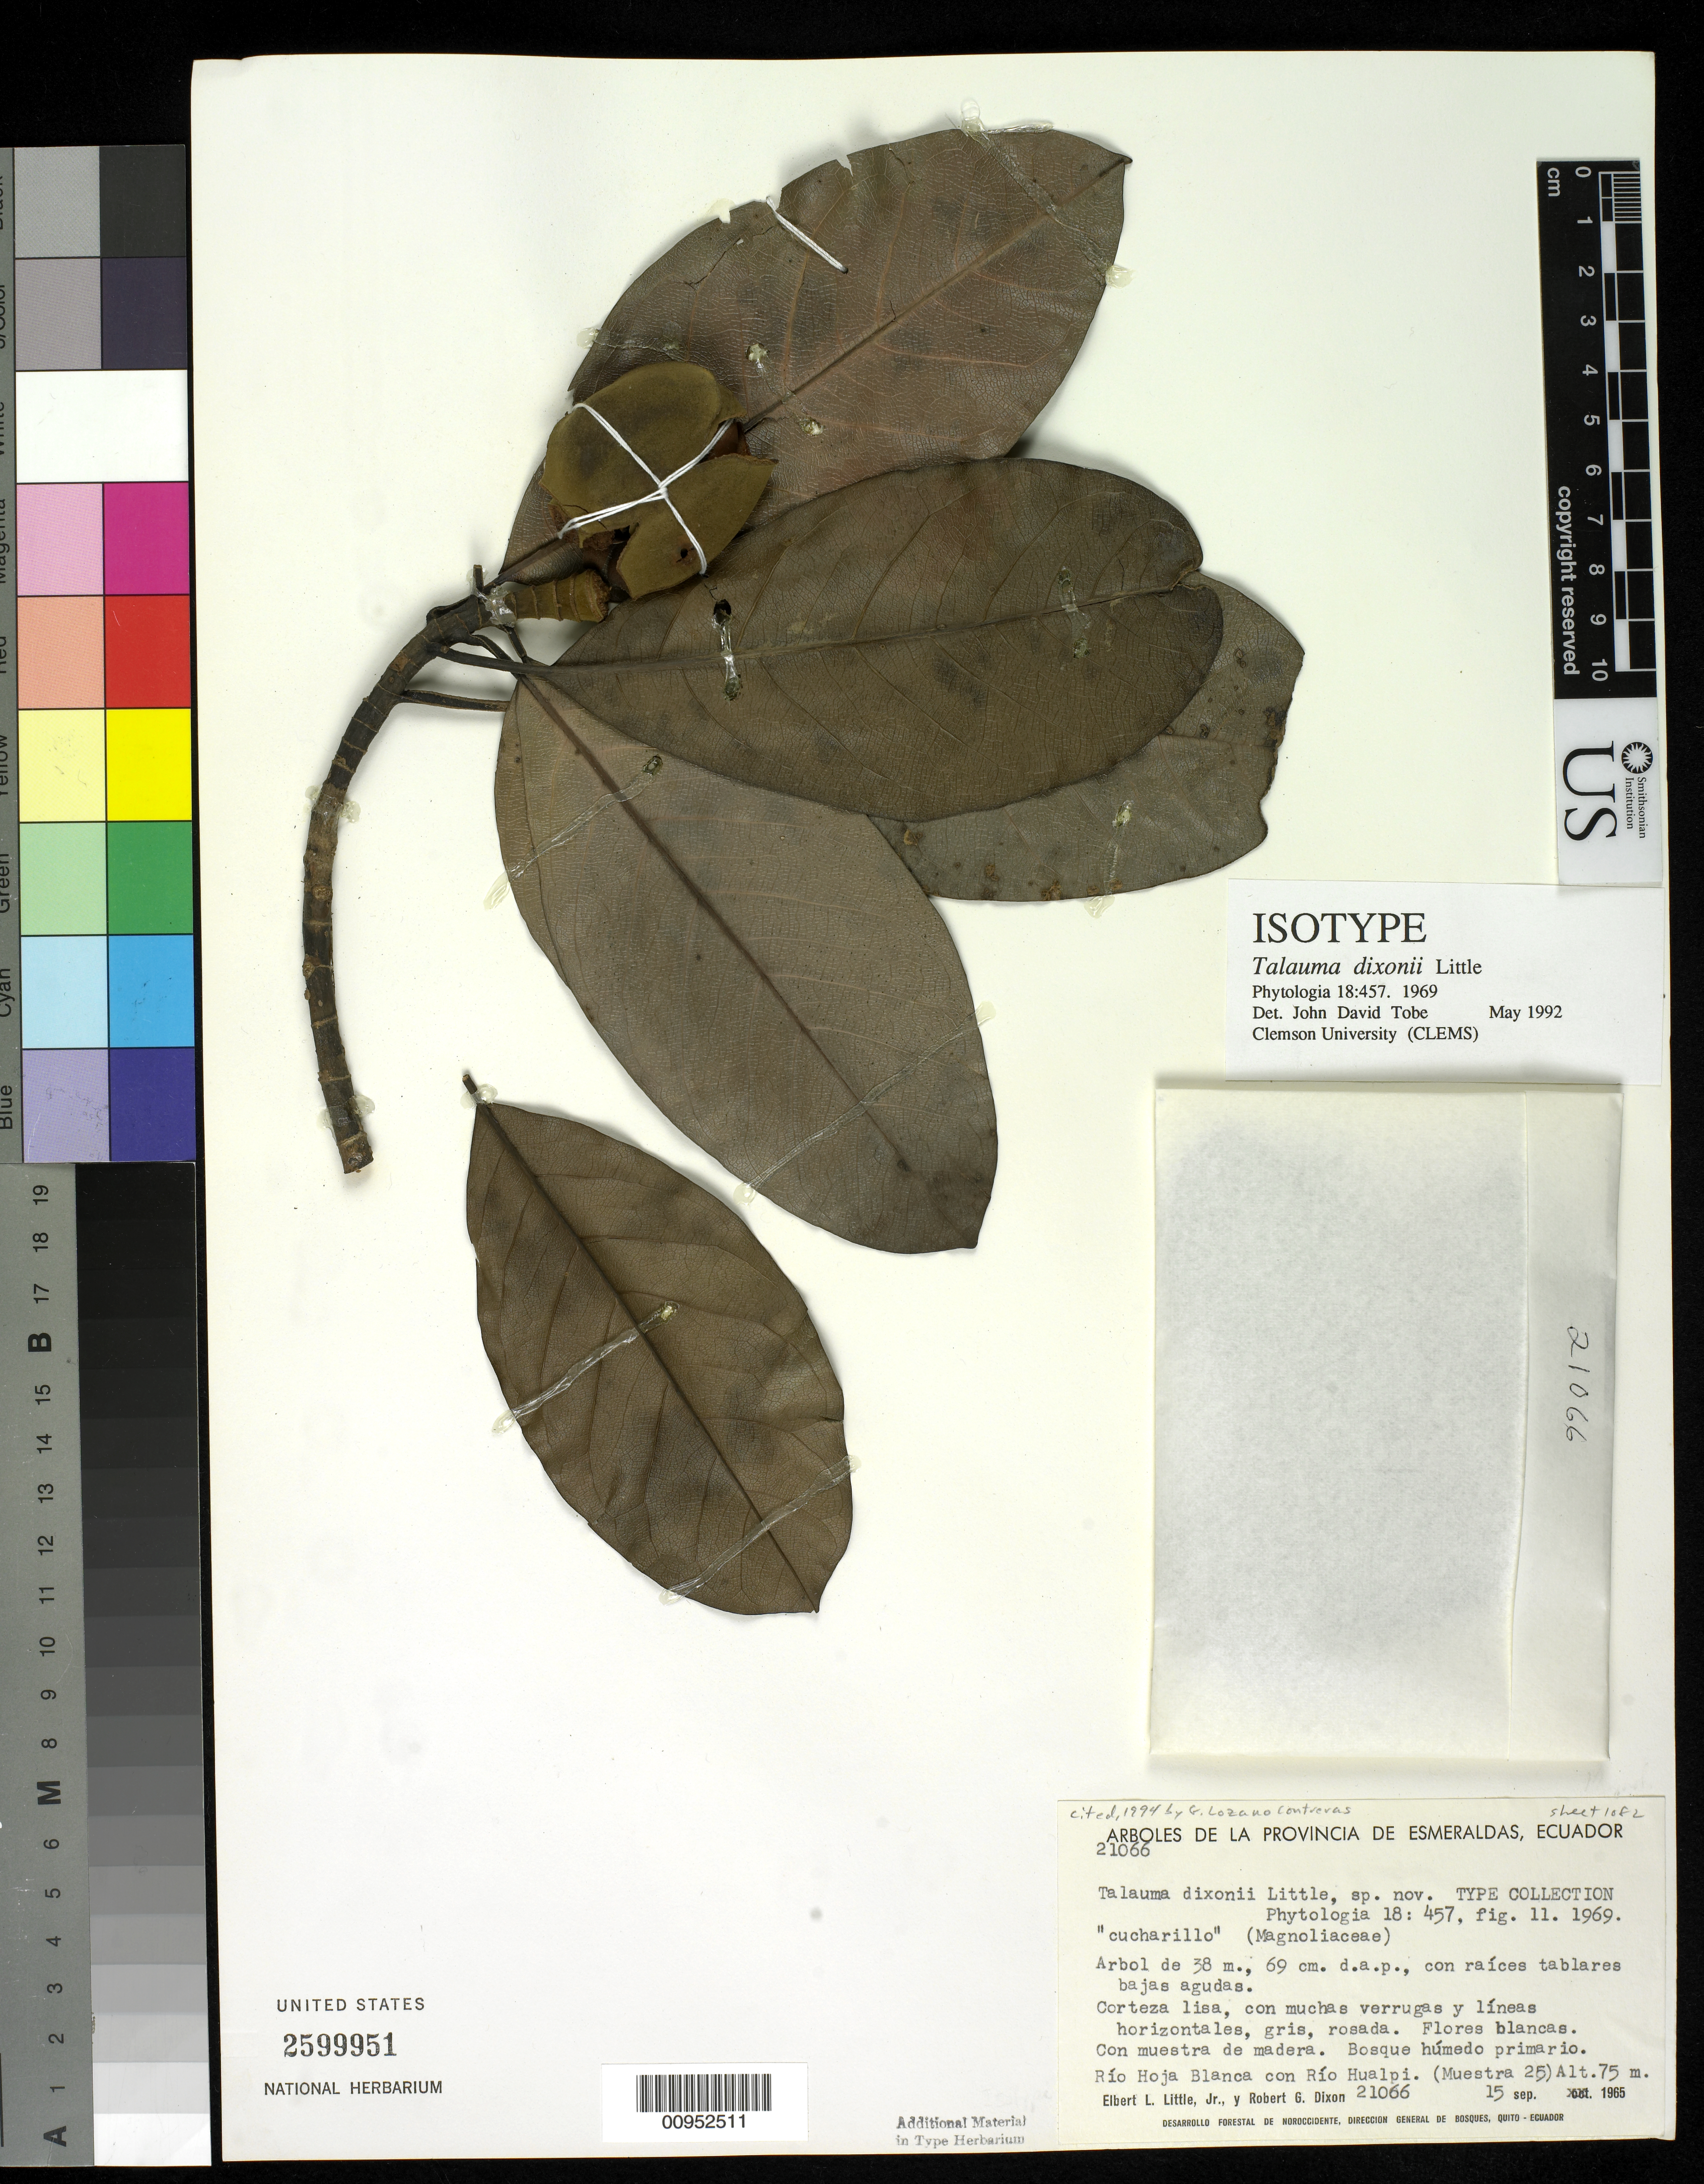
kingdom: Plantae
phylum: Tracheophyta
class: Magnoliopsida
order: Magnoliales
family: Magnoliaceae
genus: Talauma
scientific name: Talauma dixonii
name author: Little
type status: Isotype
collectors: E. L. Little & R. G. Dixon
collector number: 21066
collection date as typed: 15 Sep 1965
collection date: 1965-09-15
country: Ecuador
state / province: Esmeraldas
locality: Junction of Río Hoja Blanca and Río Hualpi.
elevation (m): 75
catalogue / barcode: US 2599951